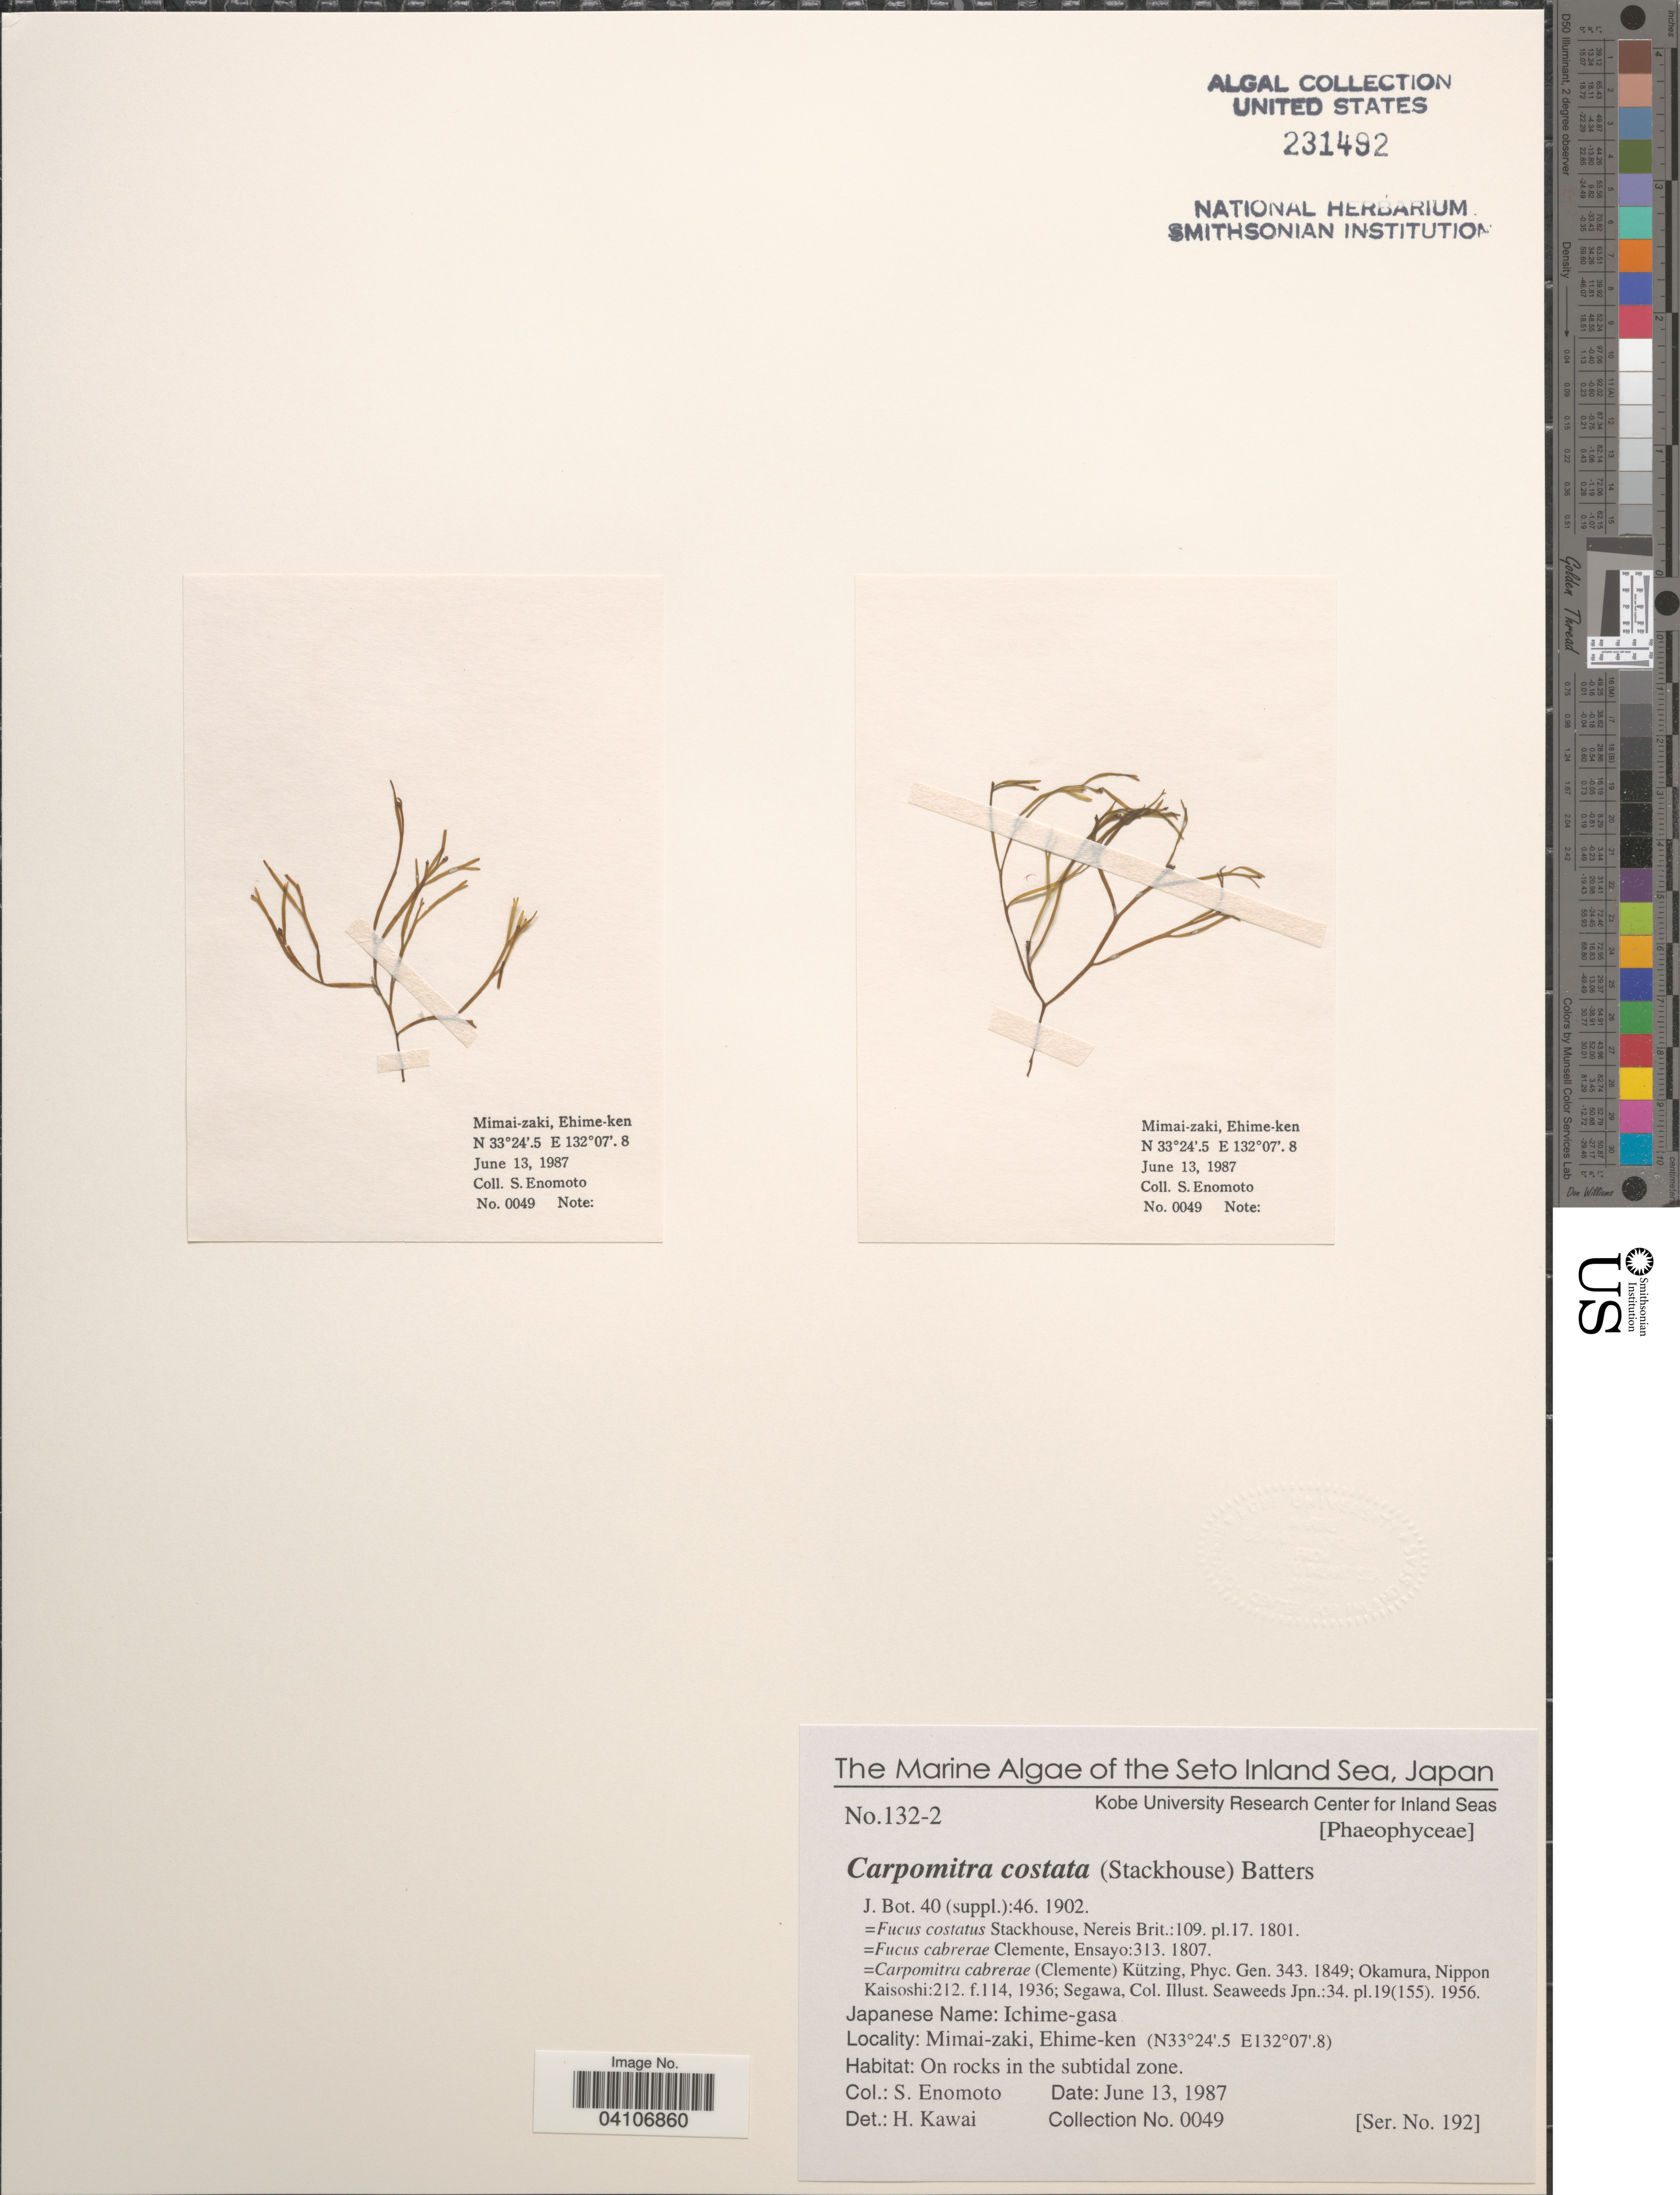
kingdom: Chromista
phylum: Ochrophyta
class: Phaeophyceae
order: Sporochnales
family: Sporochnaceae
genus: Carpomitra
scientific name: Carpomitra costata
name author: (Stackh.) Batters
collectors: S. Enomoto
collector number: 0049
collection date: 1987-06-13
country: Japan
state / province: Ehime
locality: The Seto Inland Sea. Mimai-zaki, Ehime-ken. On rocks in the subtidal zone.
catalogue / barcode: US 231492